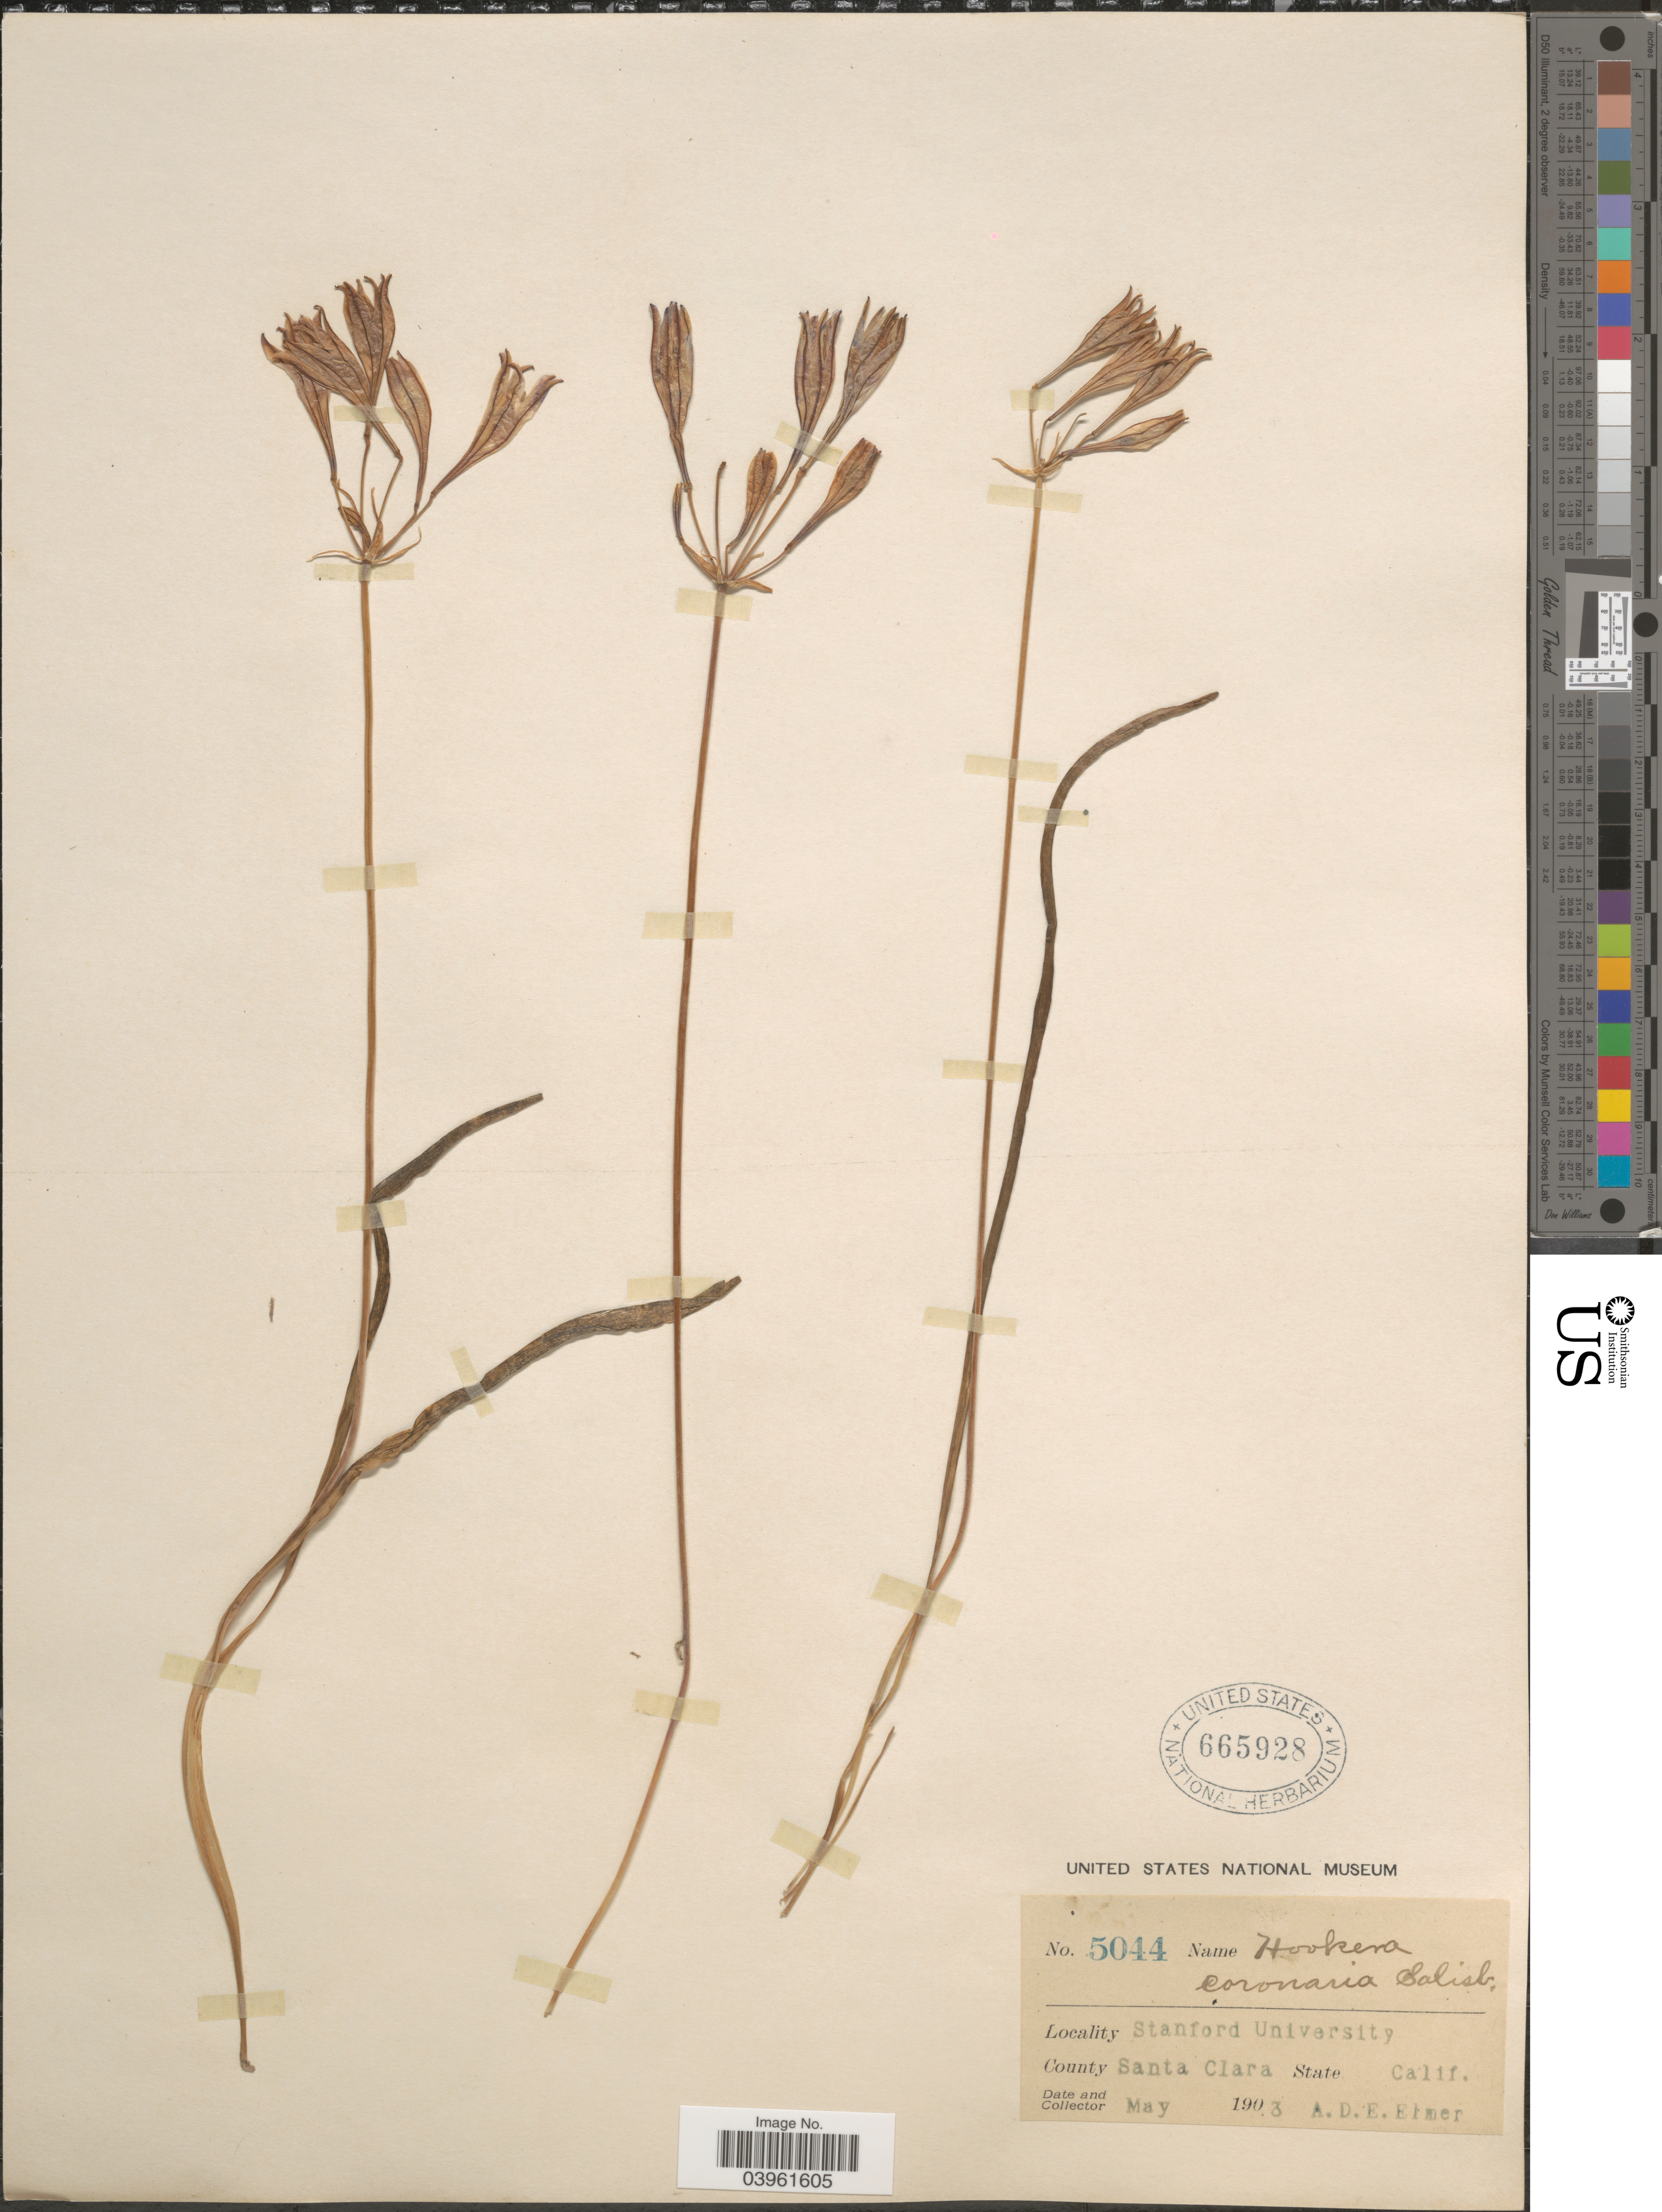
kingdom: Plantae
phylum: Tracheophyta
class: Liliopsida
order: Asparagales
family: Asparagaceae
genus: Triteleia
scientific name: Triteleia laxa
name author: Benth.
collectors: A. D. E. Elmer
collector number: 5044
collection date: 1903-05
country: United States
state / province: California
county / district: Santa Clara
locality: Stanford University. County Santa Clara.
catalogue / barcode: US 665928